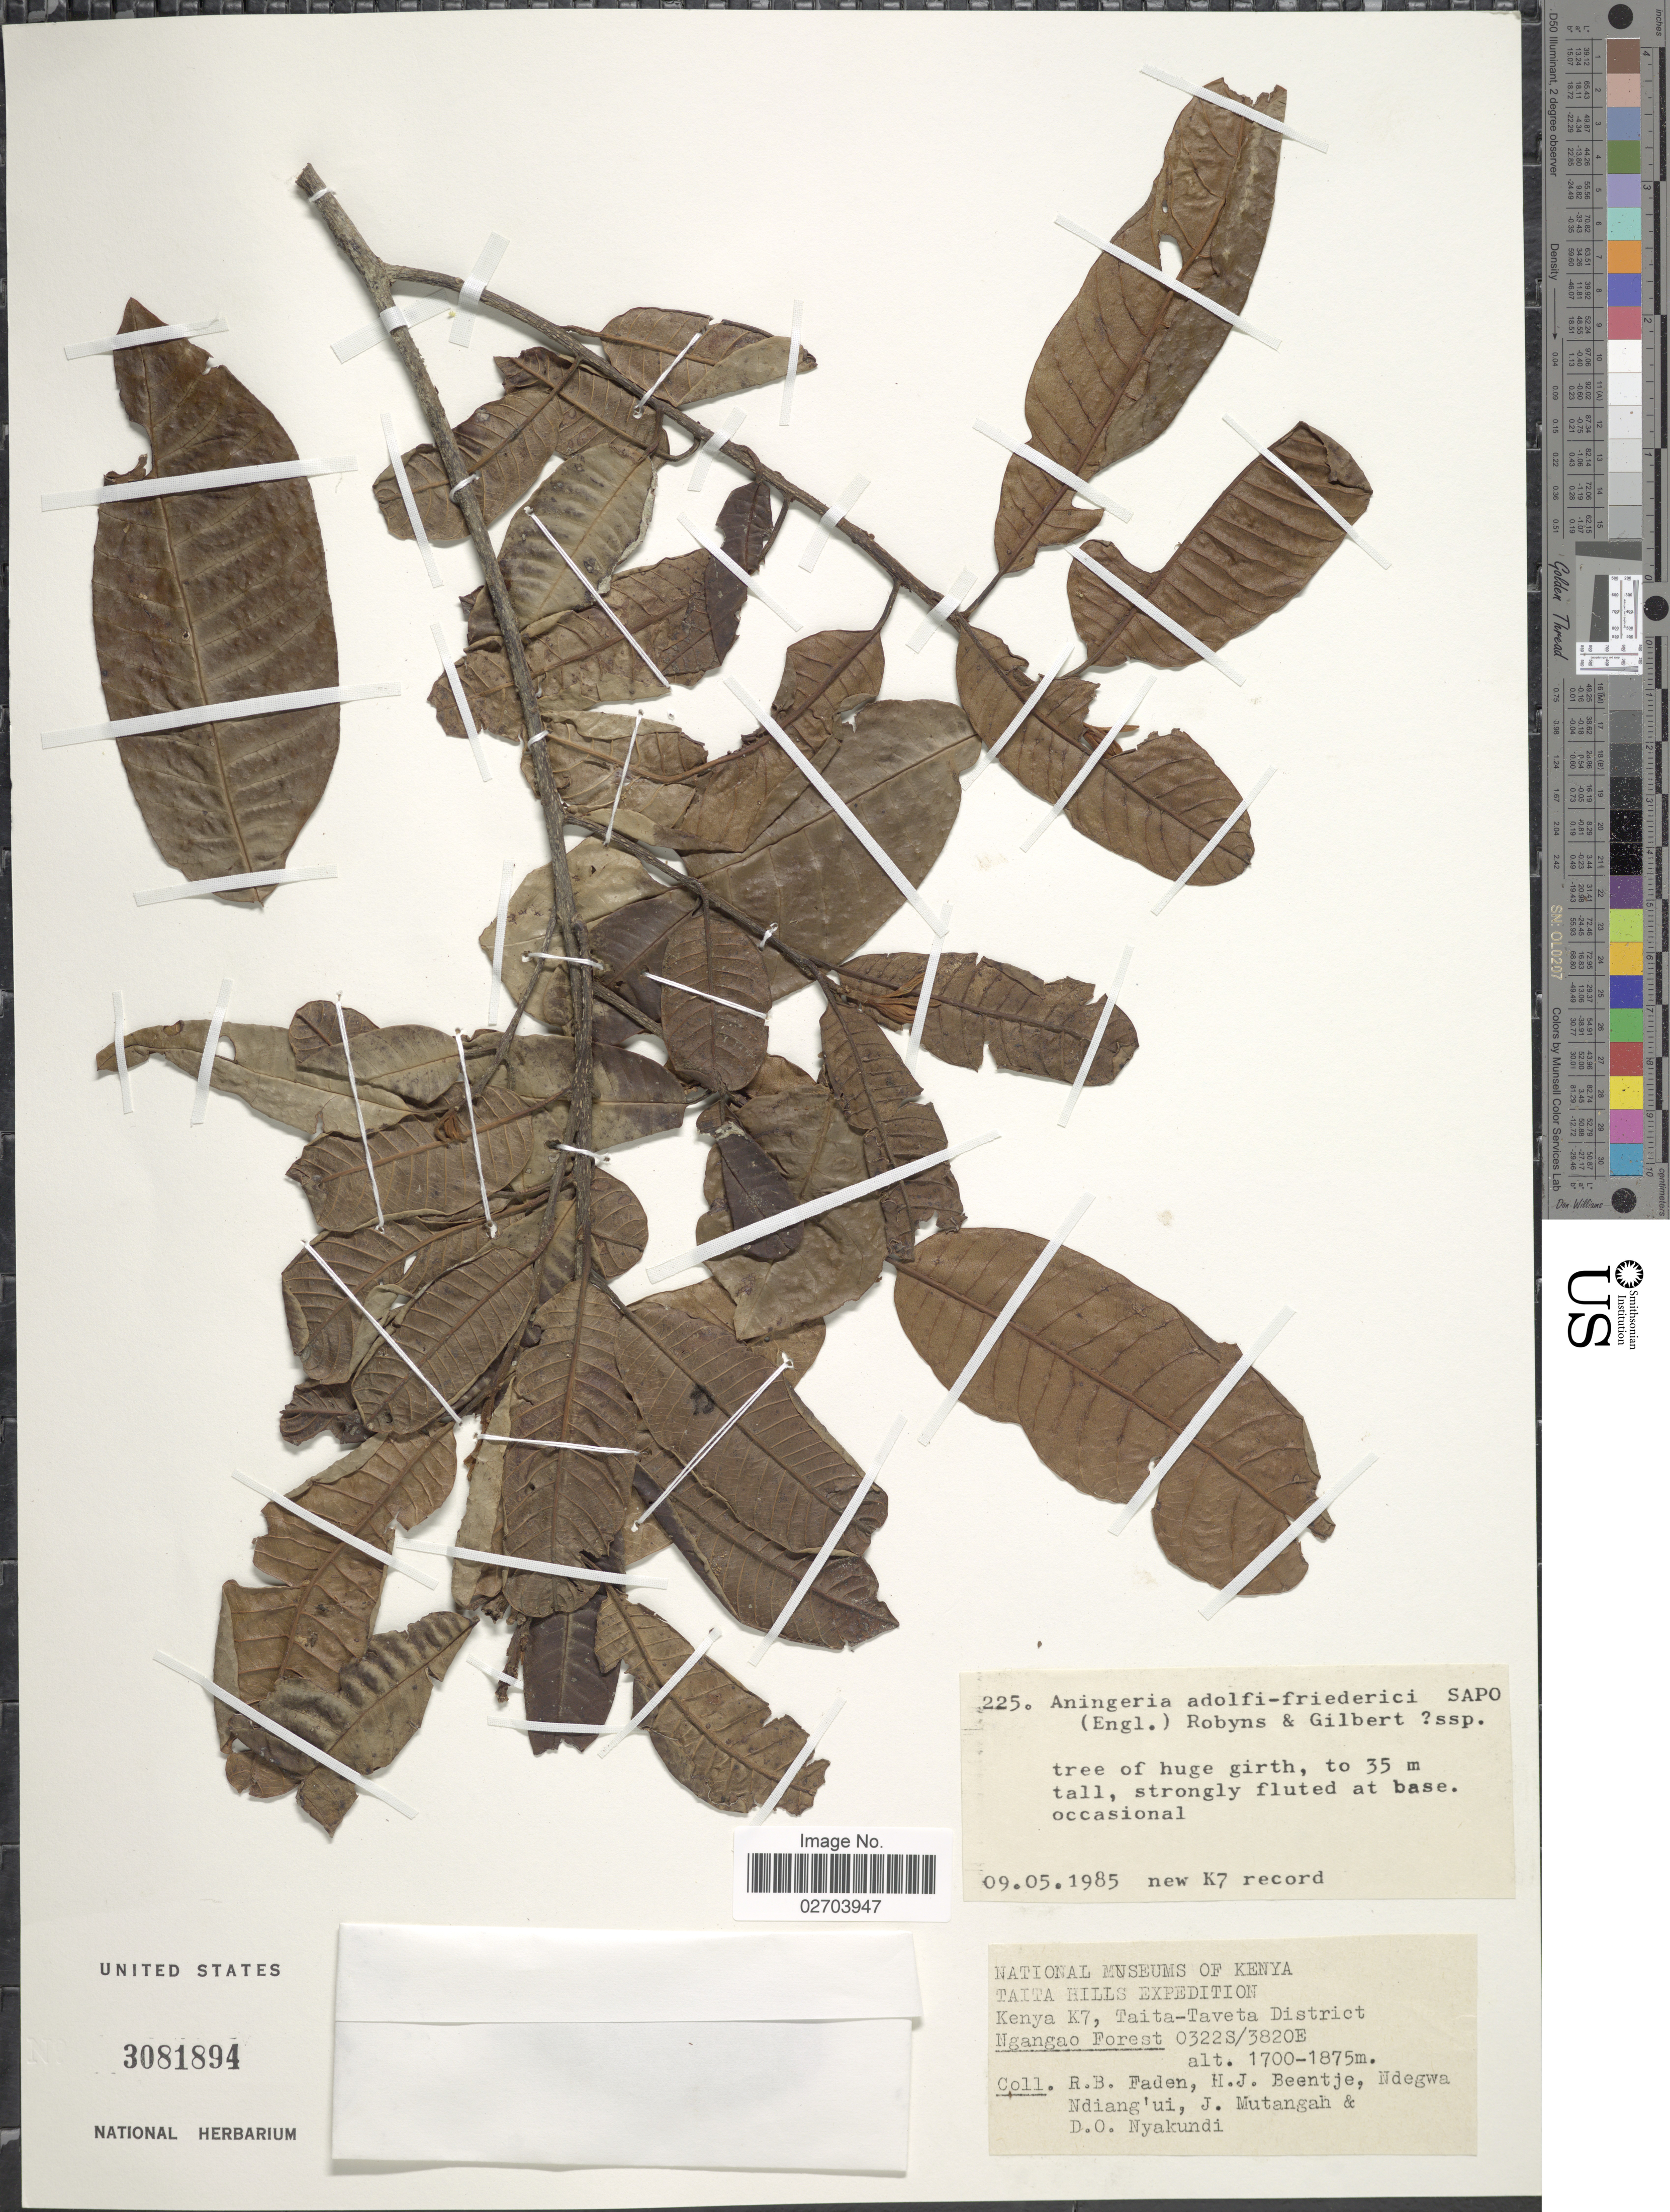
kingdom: Plantae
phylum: Tracheophyta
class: Magnoliopsida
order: Ericales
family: Sapotaceae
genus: Sideroxylon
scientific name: Sideroxylon adolfi-friederici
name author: Engl.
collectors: R. B. Faden, H. J. Beentje, Ndegwa Ndiang'ui, J. Mutangah & D. Nyakundi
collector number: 225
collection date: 1985-05-09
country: Kenya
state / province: Taita Taveta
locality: Taita Hills. Kenya K7, Taita-Taveta District. Ngangao Forest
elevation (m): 1700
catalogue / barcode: US 3081894